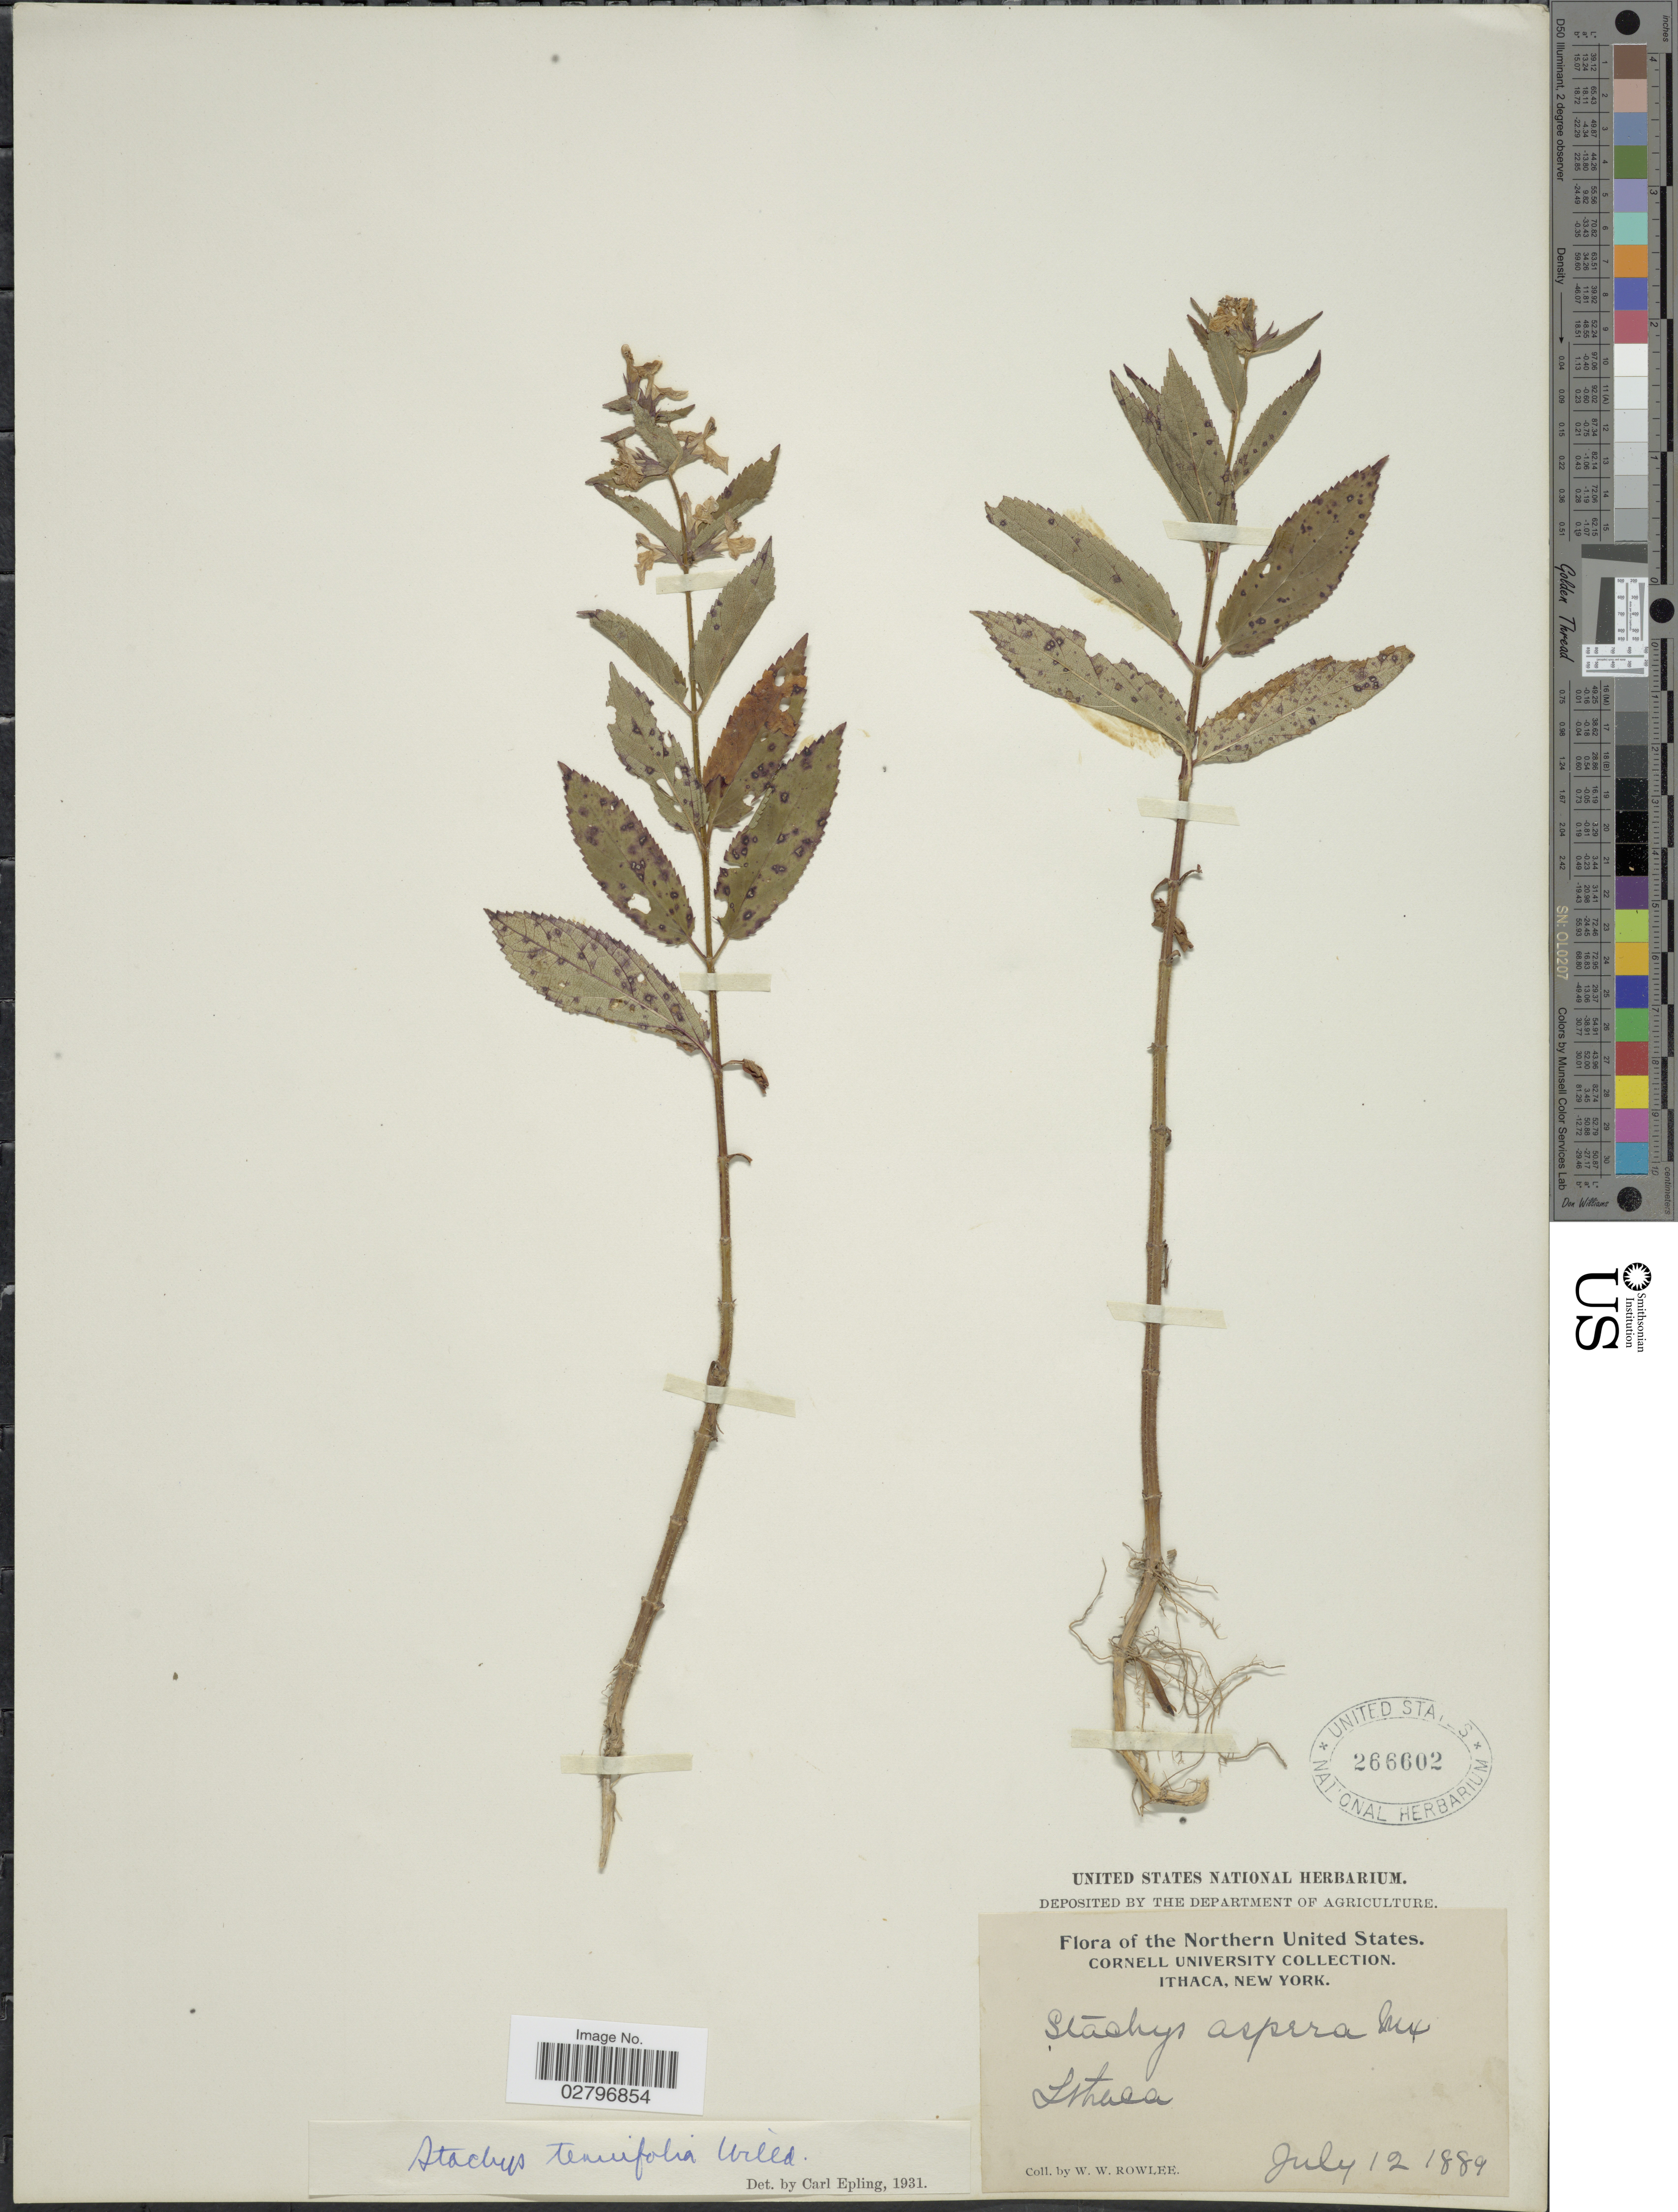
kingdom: Plantae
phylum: Tracheophyta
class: Magnoliopsida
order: Lamiales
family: Lamiaceae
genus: Stachys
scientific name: Stachys tenuifolia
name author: Willd.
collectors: W. W. Rowlee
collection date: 1889-07-12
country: United States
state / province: New York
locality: The Northern United States, Ithaca.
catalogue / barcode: US 266602